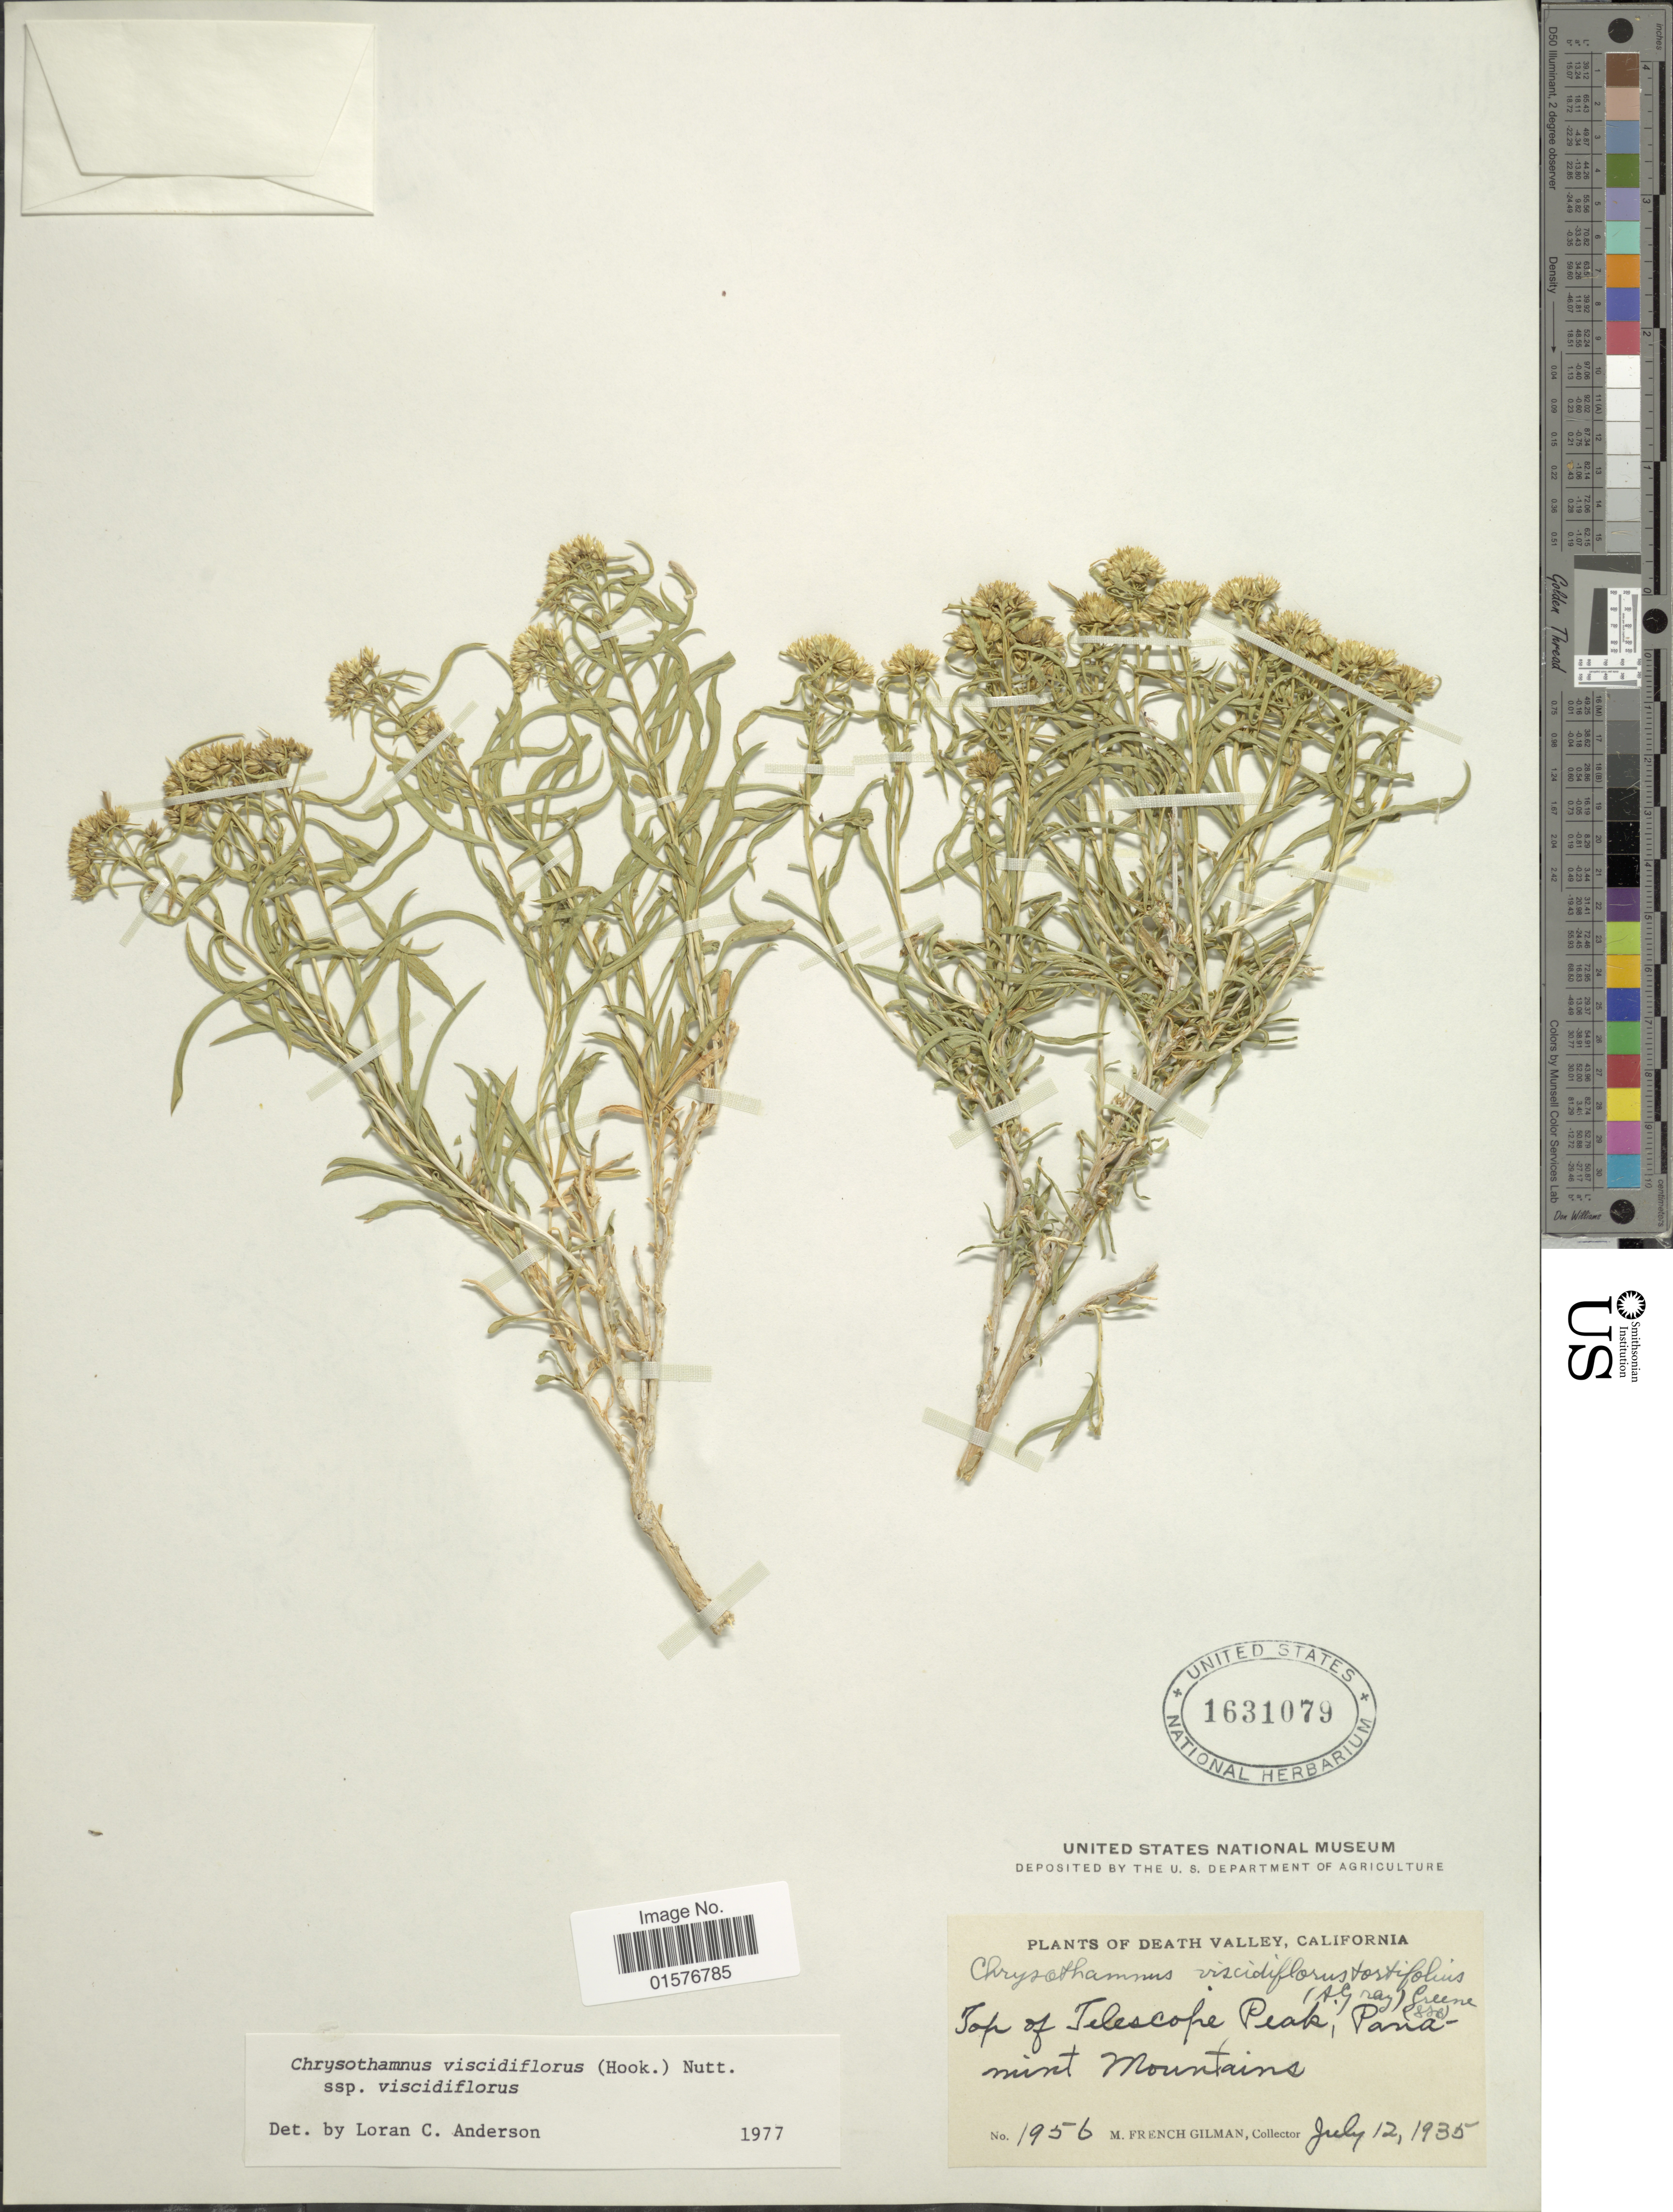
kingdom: Plantae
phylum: Tracheophyta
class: Magnoliopsida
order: Asterales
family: Asteraceae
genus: Chrysothamnus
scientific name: Chrysothamnus viscidiflorus subsp. viscidiflorus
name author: (Hook.) Nutt.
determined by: Urbatsch, Lowell E., Curator (LSU), Louisiana State University (UNITED STATES)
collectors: M. F. Gilman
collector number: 1956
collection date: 1935-07-12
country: United States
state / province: California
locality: Death Valley, California, Top of Telescope Peak, Panamint Mountains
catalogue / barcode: US 1631079